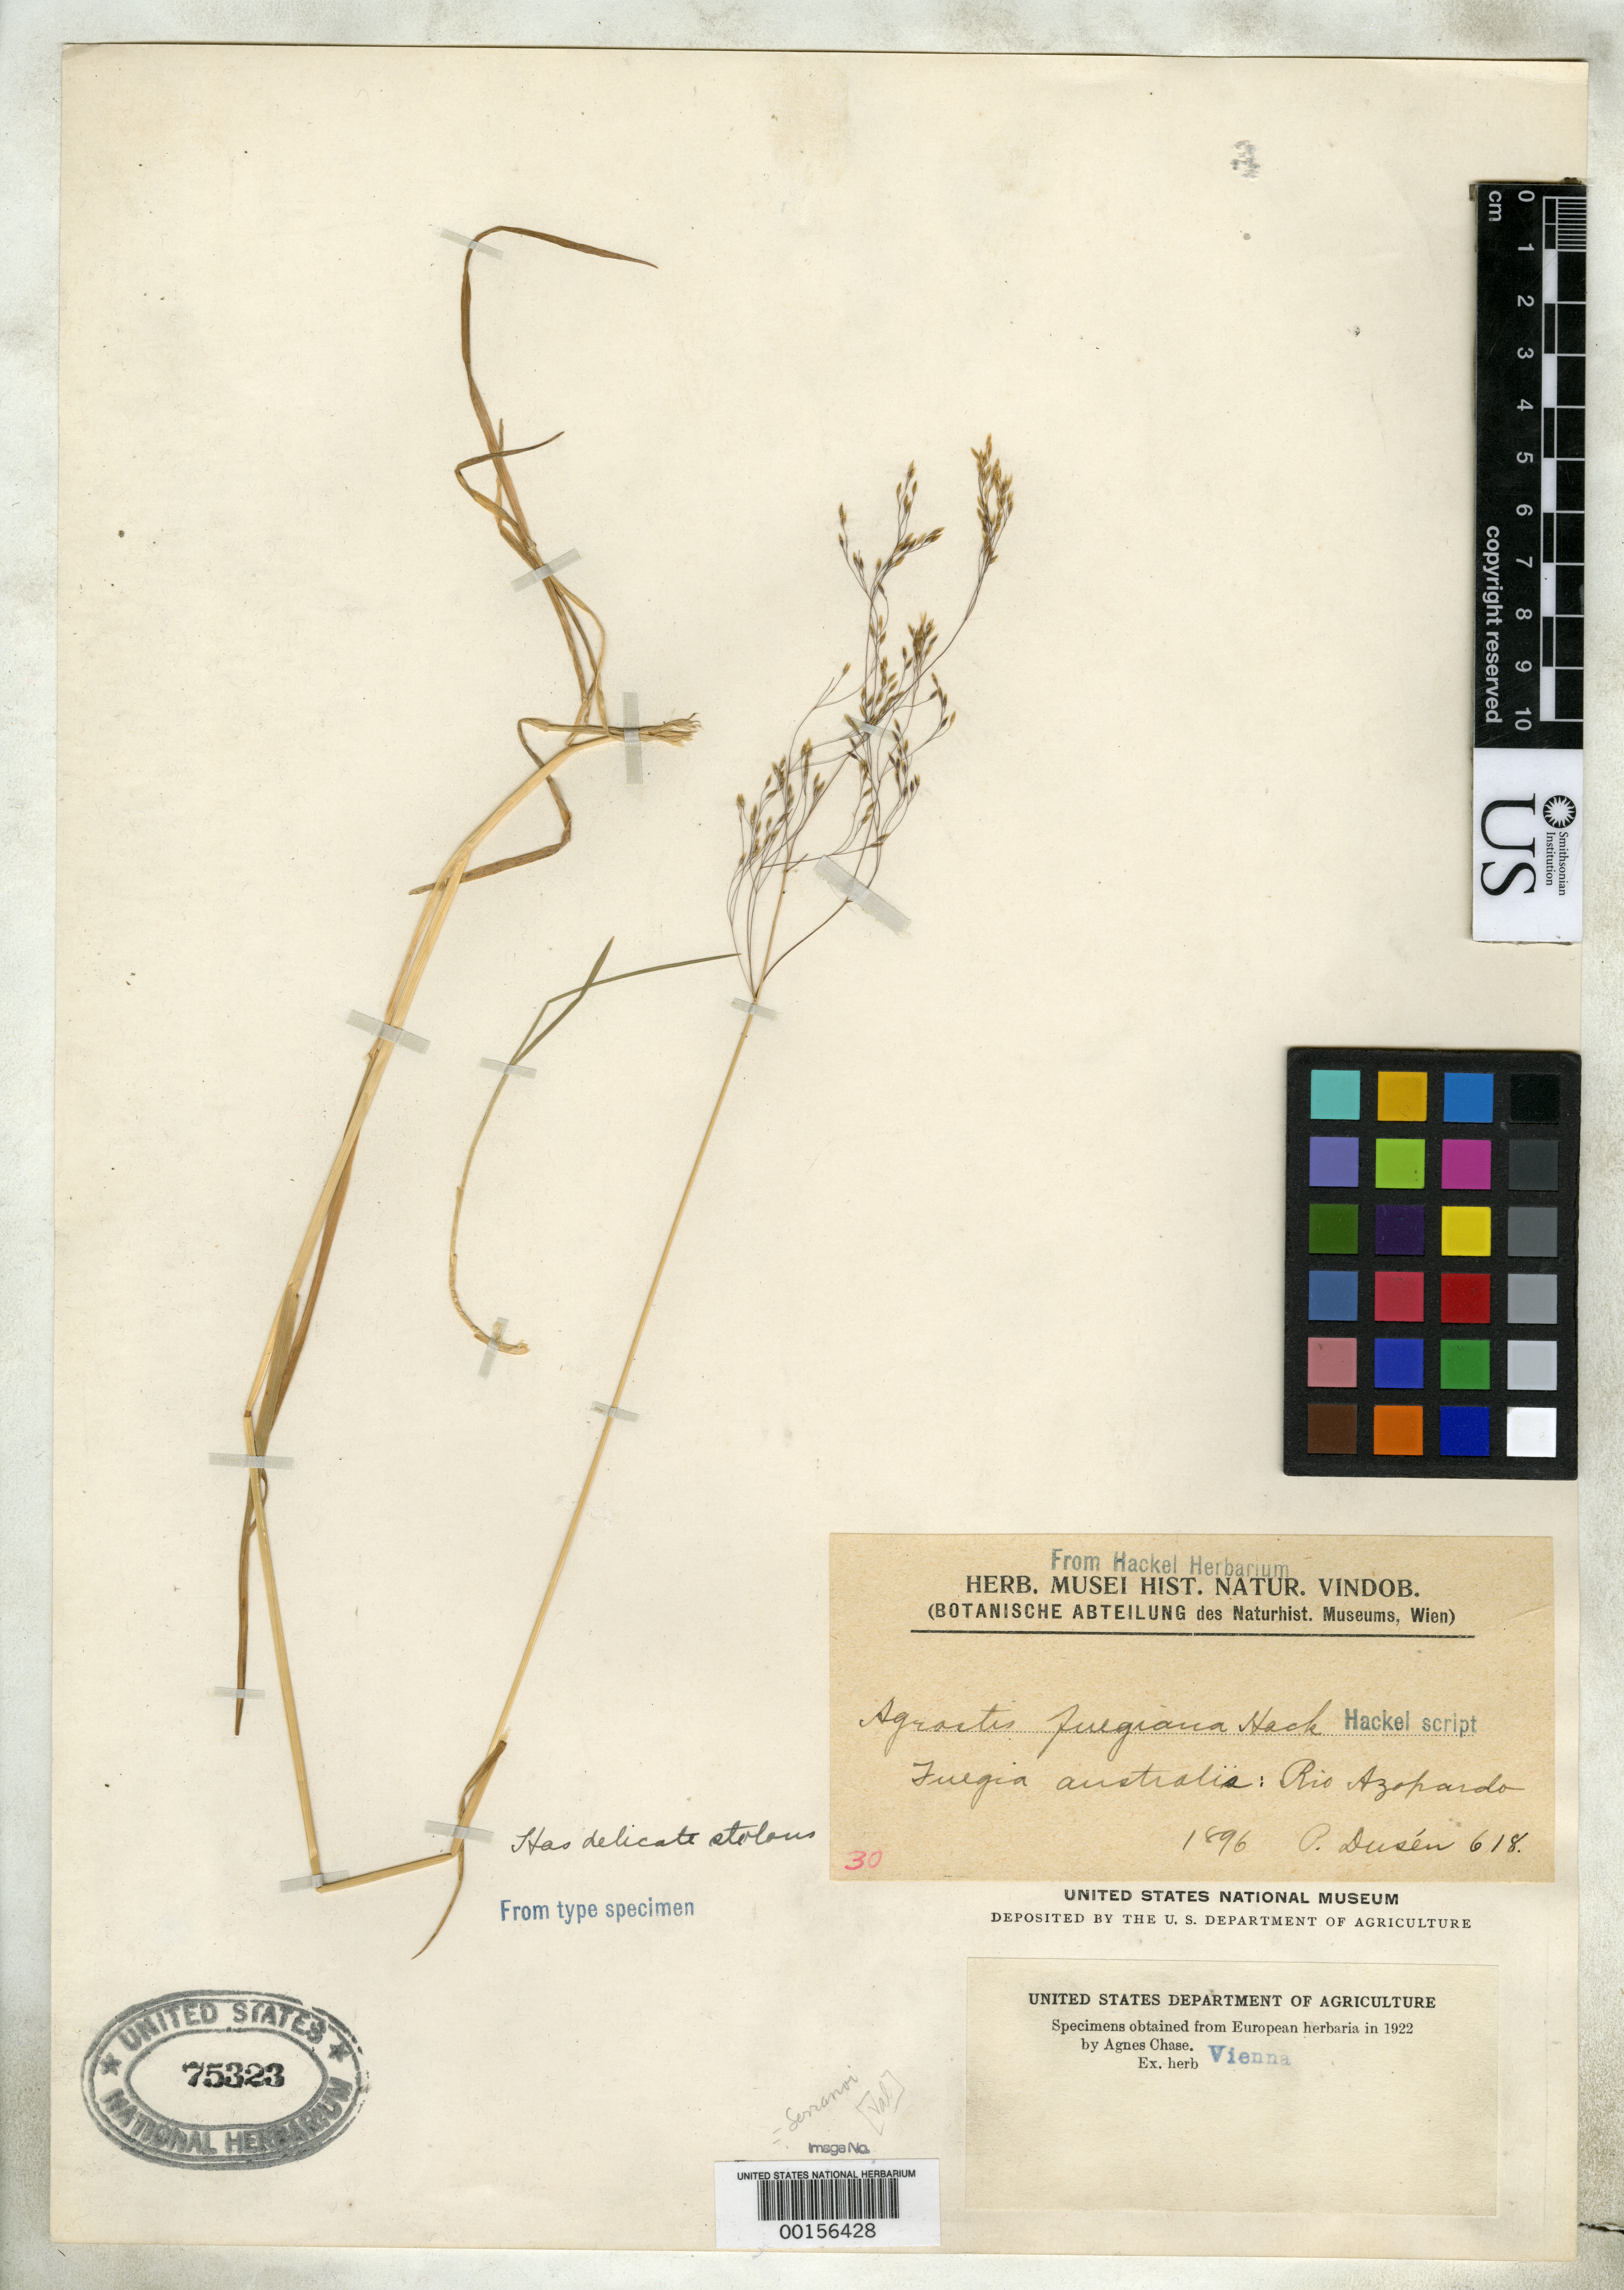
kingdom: Plantae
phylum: Tracheophyta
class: Liliopsida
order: Poales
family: Poaceae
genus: Agrostis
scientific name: Agrostis fuegiana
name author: Hack.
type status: Type Fragment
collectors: P. Dusén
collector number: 618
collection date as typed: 1896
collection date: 1896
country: Chile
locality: Fuegia Australis, Rio Azopardo.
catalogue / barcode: US 75323